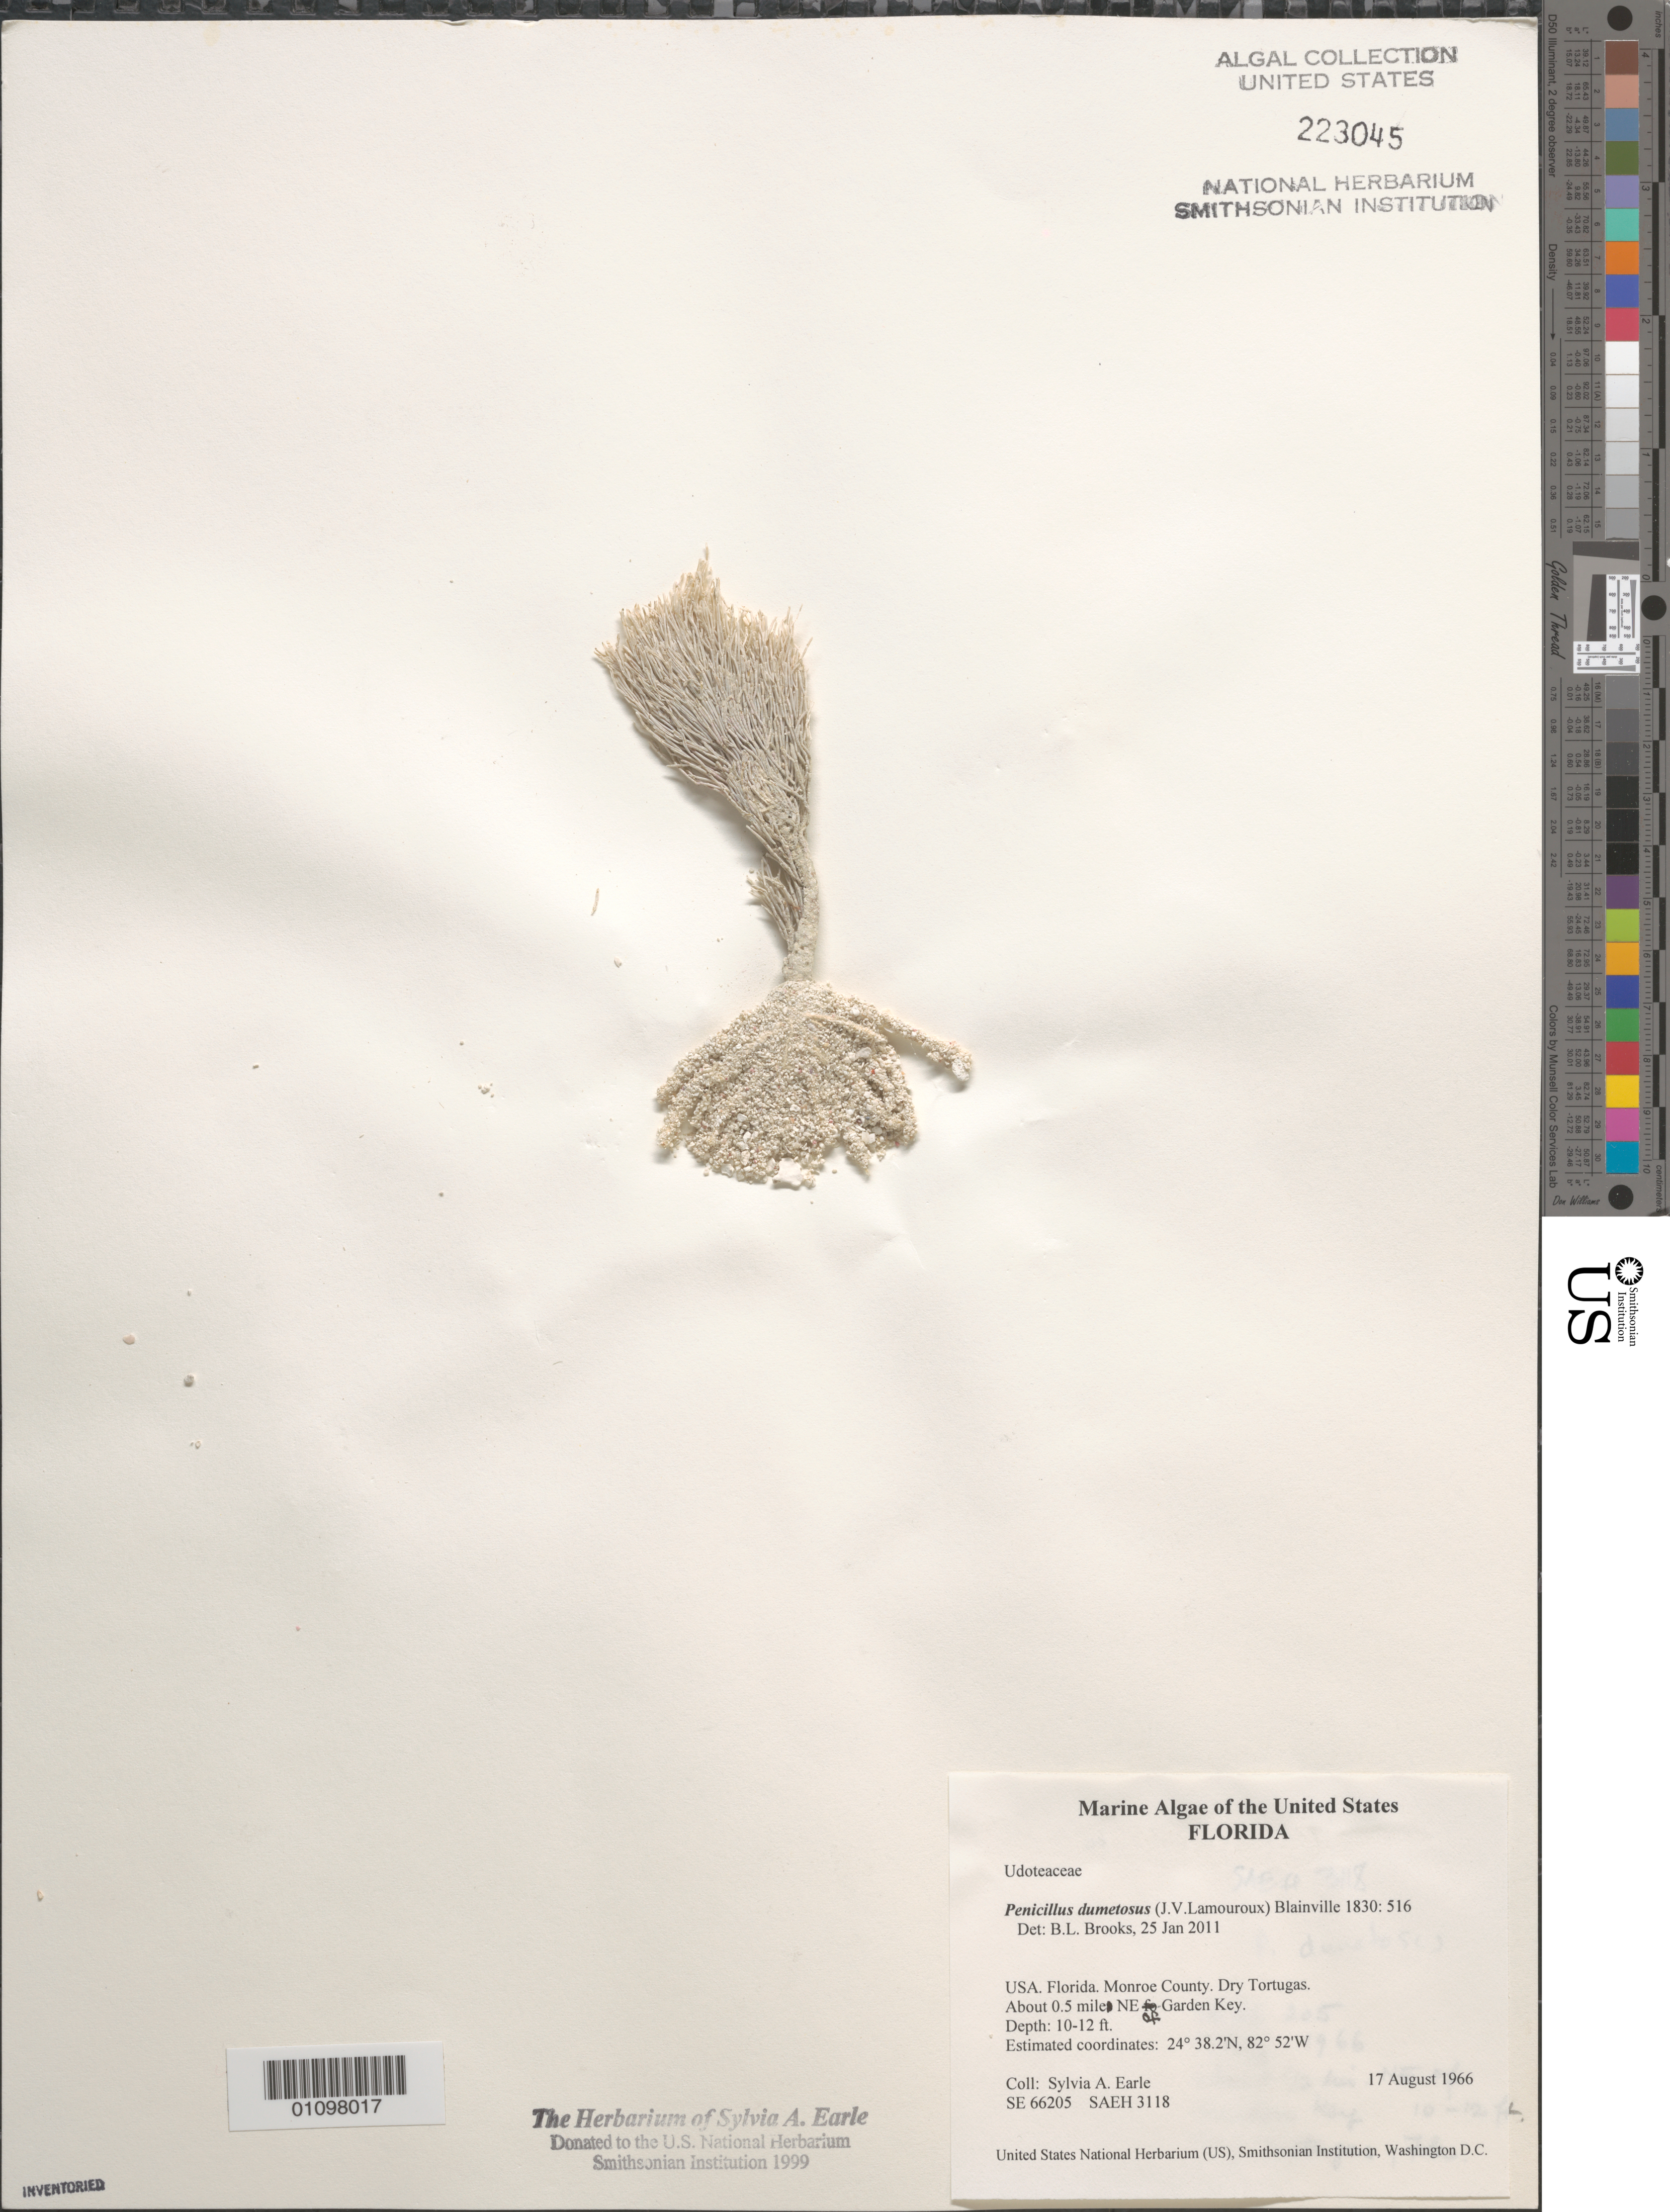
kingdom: Plantae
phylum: Chlorophyta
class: Ulvophyceae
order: Bryopsidales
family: Udoteaceae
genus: Penicillus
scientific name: Penicillus dumetosus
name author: (J.V.Lamouroux) Blainville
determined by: Brooks, B. L., (BOT), Smithsonian Institution - National Museum of Natural History (UNITED STATES)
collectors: S. A. Earle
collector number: SE 66205 & SAEH 3118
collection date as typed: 17 Aug 1966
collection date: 1966-08-17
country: United States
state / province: Florida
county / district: Monroe County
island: Dry Tortugas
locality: Ca. 0.5 mile northeast of Garden Key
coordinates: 24 38.2'N, 82 52'W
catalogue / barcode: US 223045